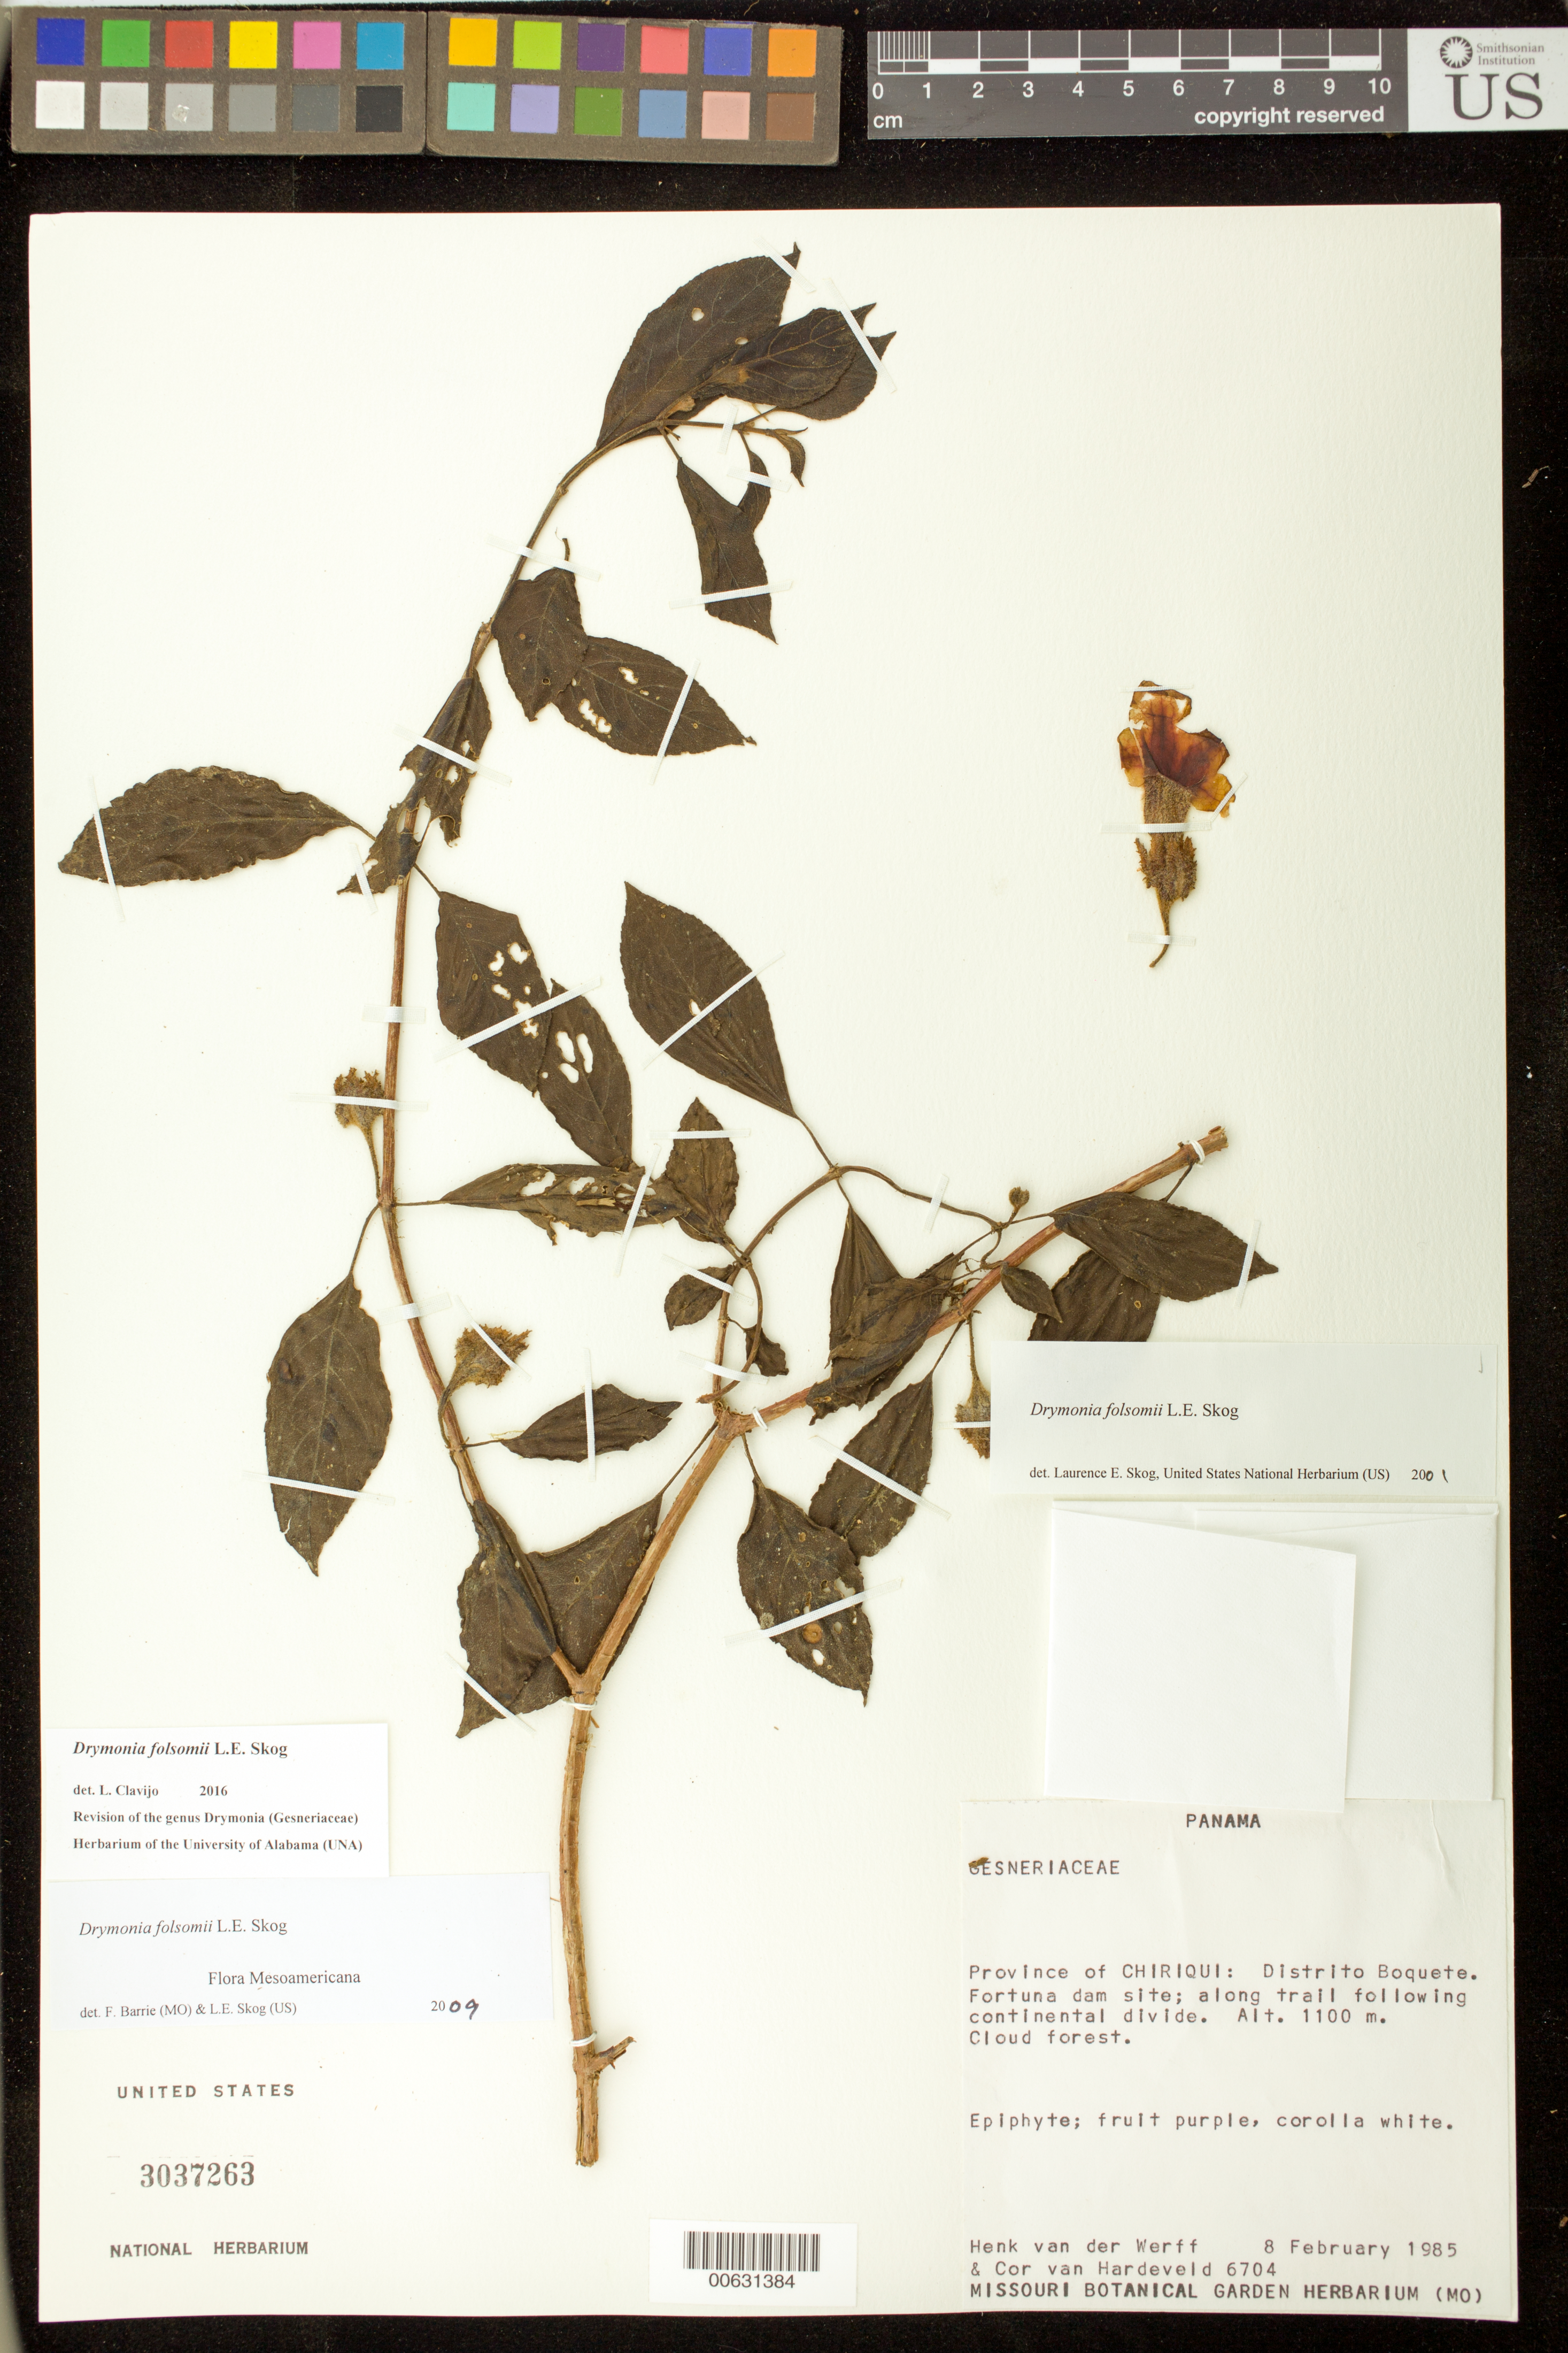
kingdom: Plantae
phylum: Tracheophyta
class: Magnoliopsida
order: Lamiales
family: Gesneriaceae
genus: Drymonia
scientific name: Drymonia folsomii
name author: L.E. Skog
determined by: Barrie, F. R.; Skog, Laurence E.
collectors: H. van der Werff & C. Van Hardeveld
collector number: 6704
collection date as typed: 08 Feb 1985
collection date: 1985-02-08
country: Panama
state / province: Chiriquí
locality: Distrito Boquete. Fortuna dam site; along trail following continental divide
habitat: Cloud forest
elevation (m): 1100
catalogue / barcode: US 3037263